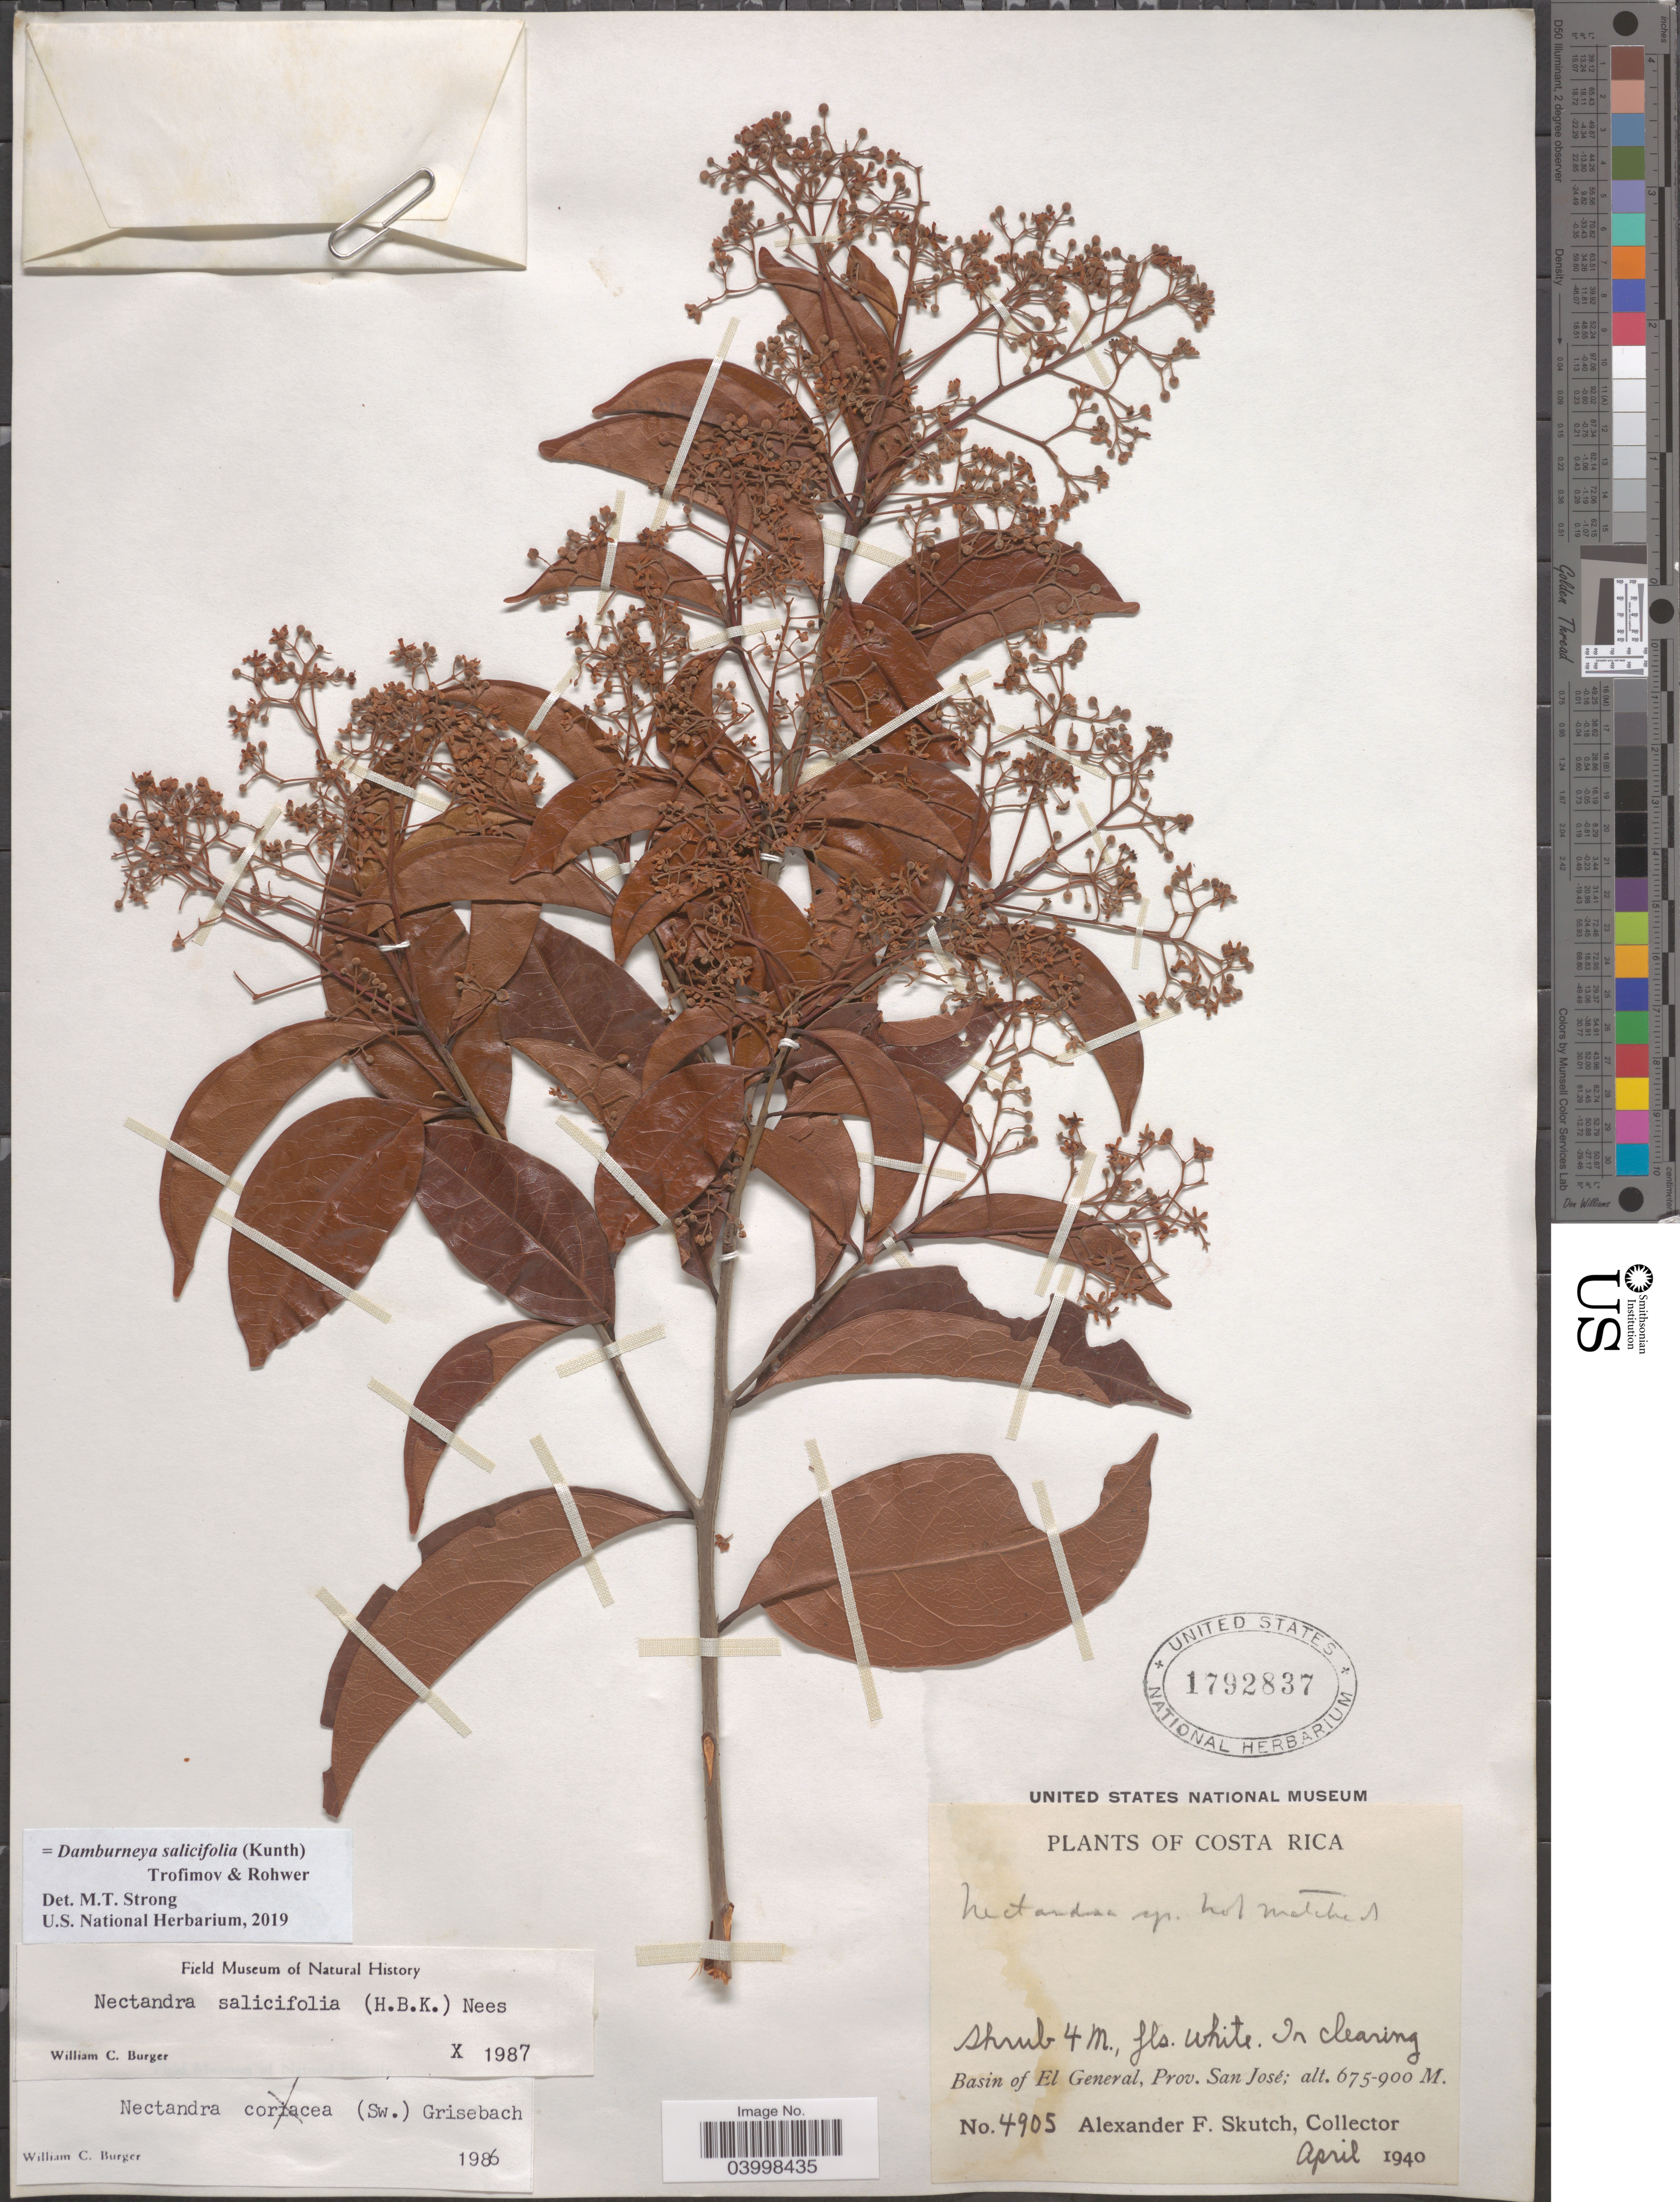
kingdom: Plantae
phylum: Tracheophyta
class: Magnoliopsida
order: Laurales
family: Lauraceae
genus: Damburneya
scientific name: Damburneya salicifolia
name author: (Kunth) Trofimov & Rohwer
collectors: A. F. Skutch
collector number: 4905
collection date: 1940-04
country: Costa Rica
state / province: San José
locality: Basin of El General.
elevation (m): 675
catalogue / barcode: US 1792837